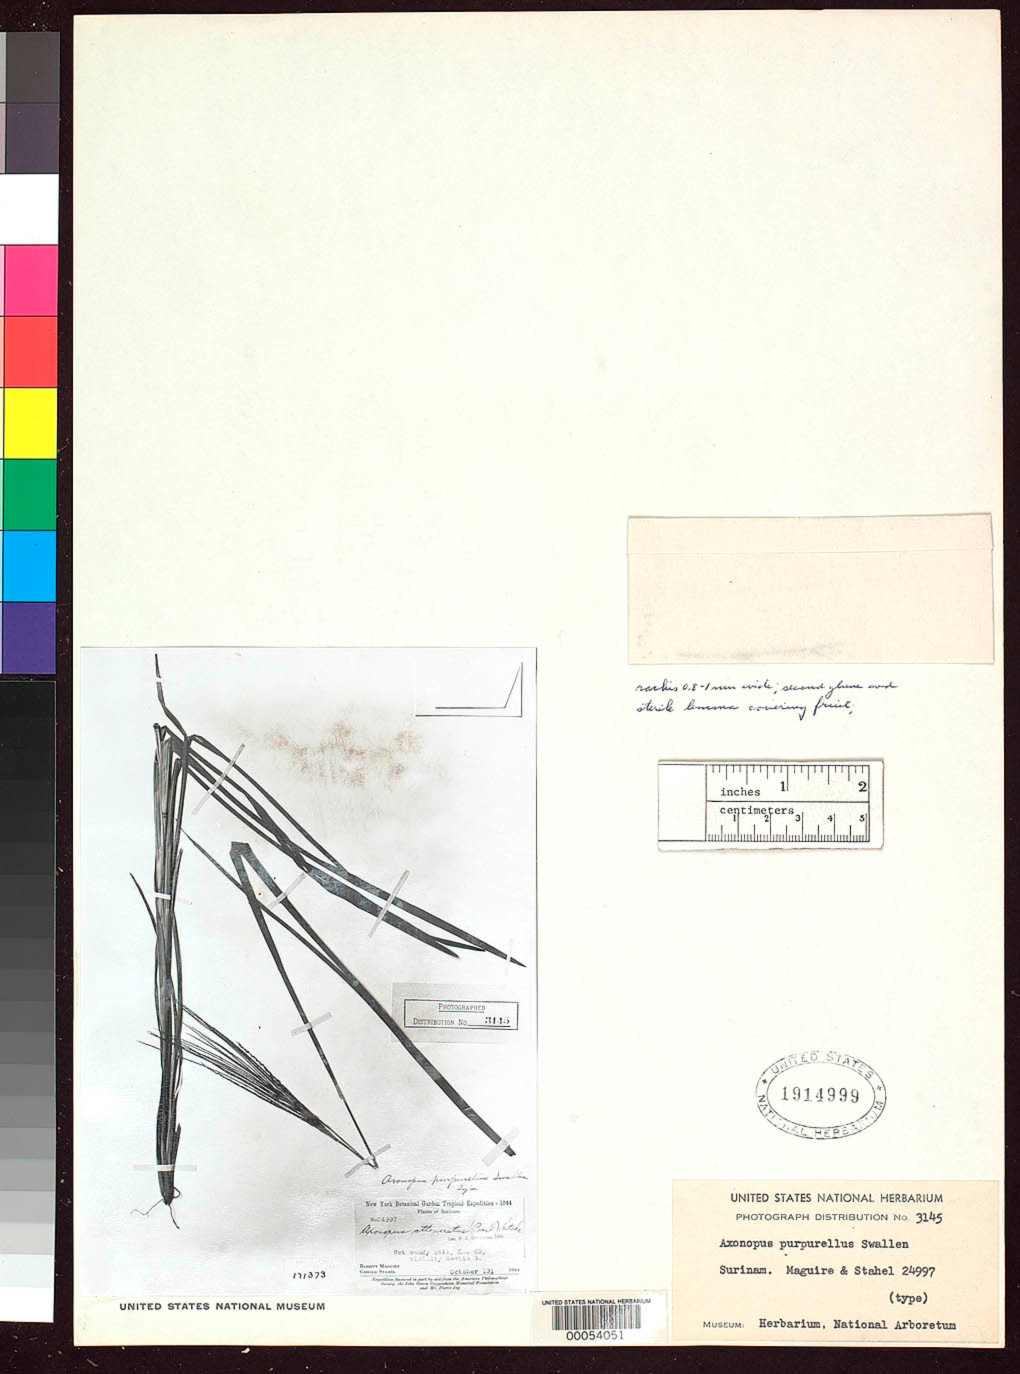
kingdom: Plantae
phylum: Tracheophyta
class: Liliopsida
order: Poales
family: Poaceae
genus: Axonopus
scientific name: Axonopus purpurellus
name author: Swallen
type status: Holotype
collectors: B. Maguire & G. Stahel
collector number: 24997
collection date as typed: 19 Oct 1944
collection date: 1944-10-19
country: Suriname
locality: Vicinity of Sectie o.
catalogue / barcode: US 1914999